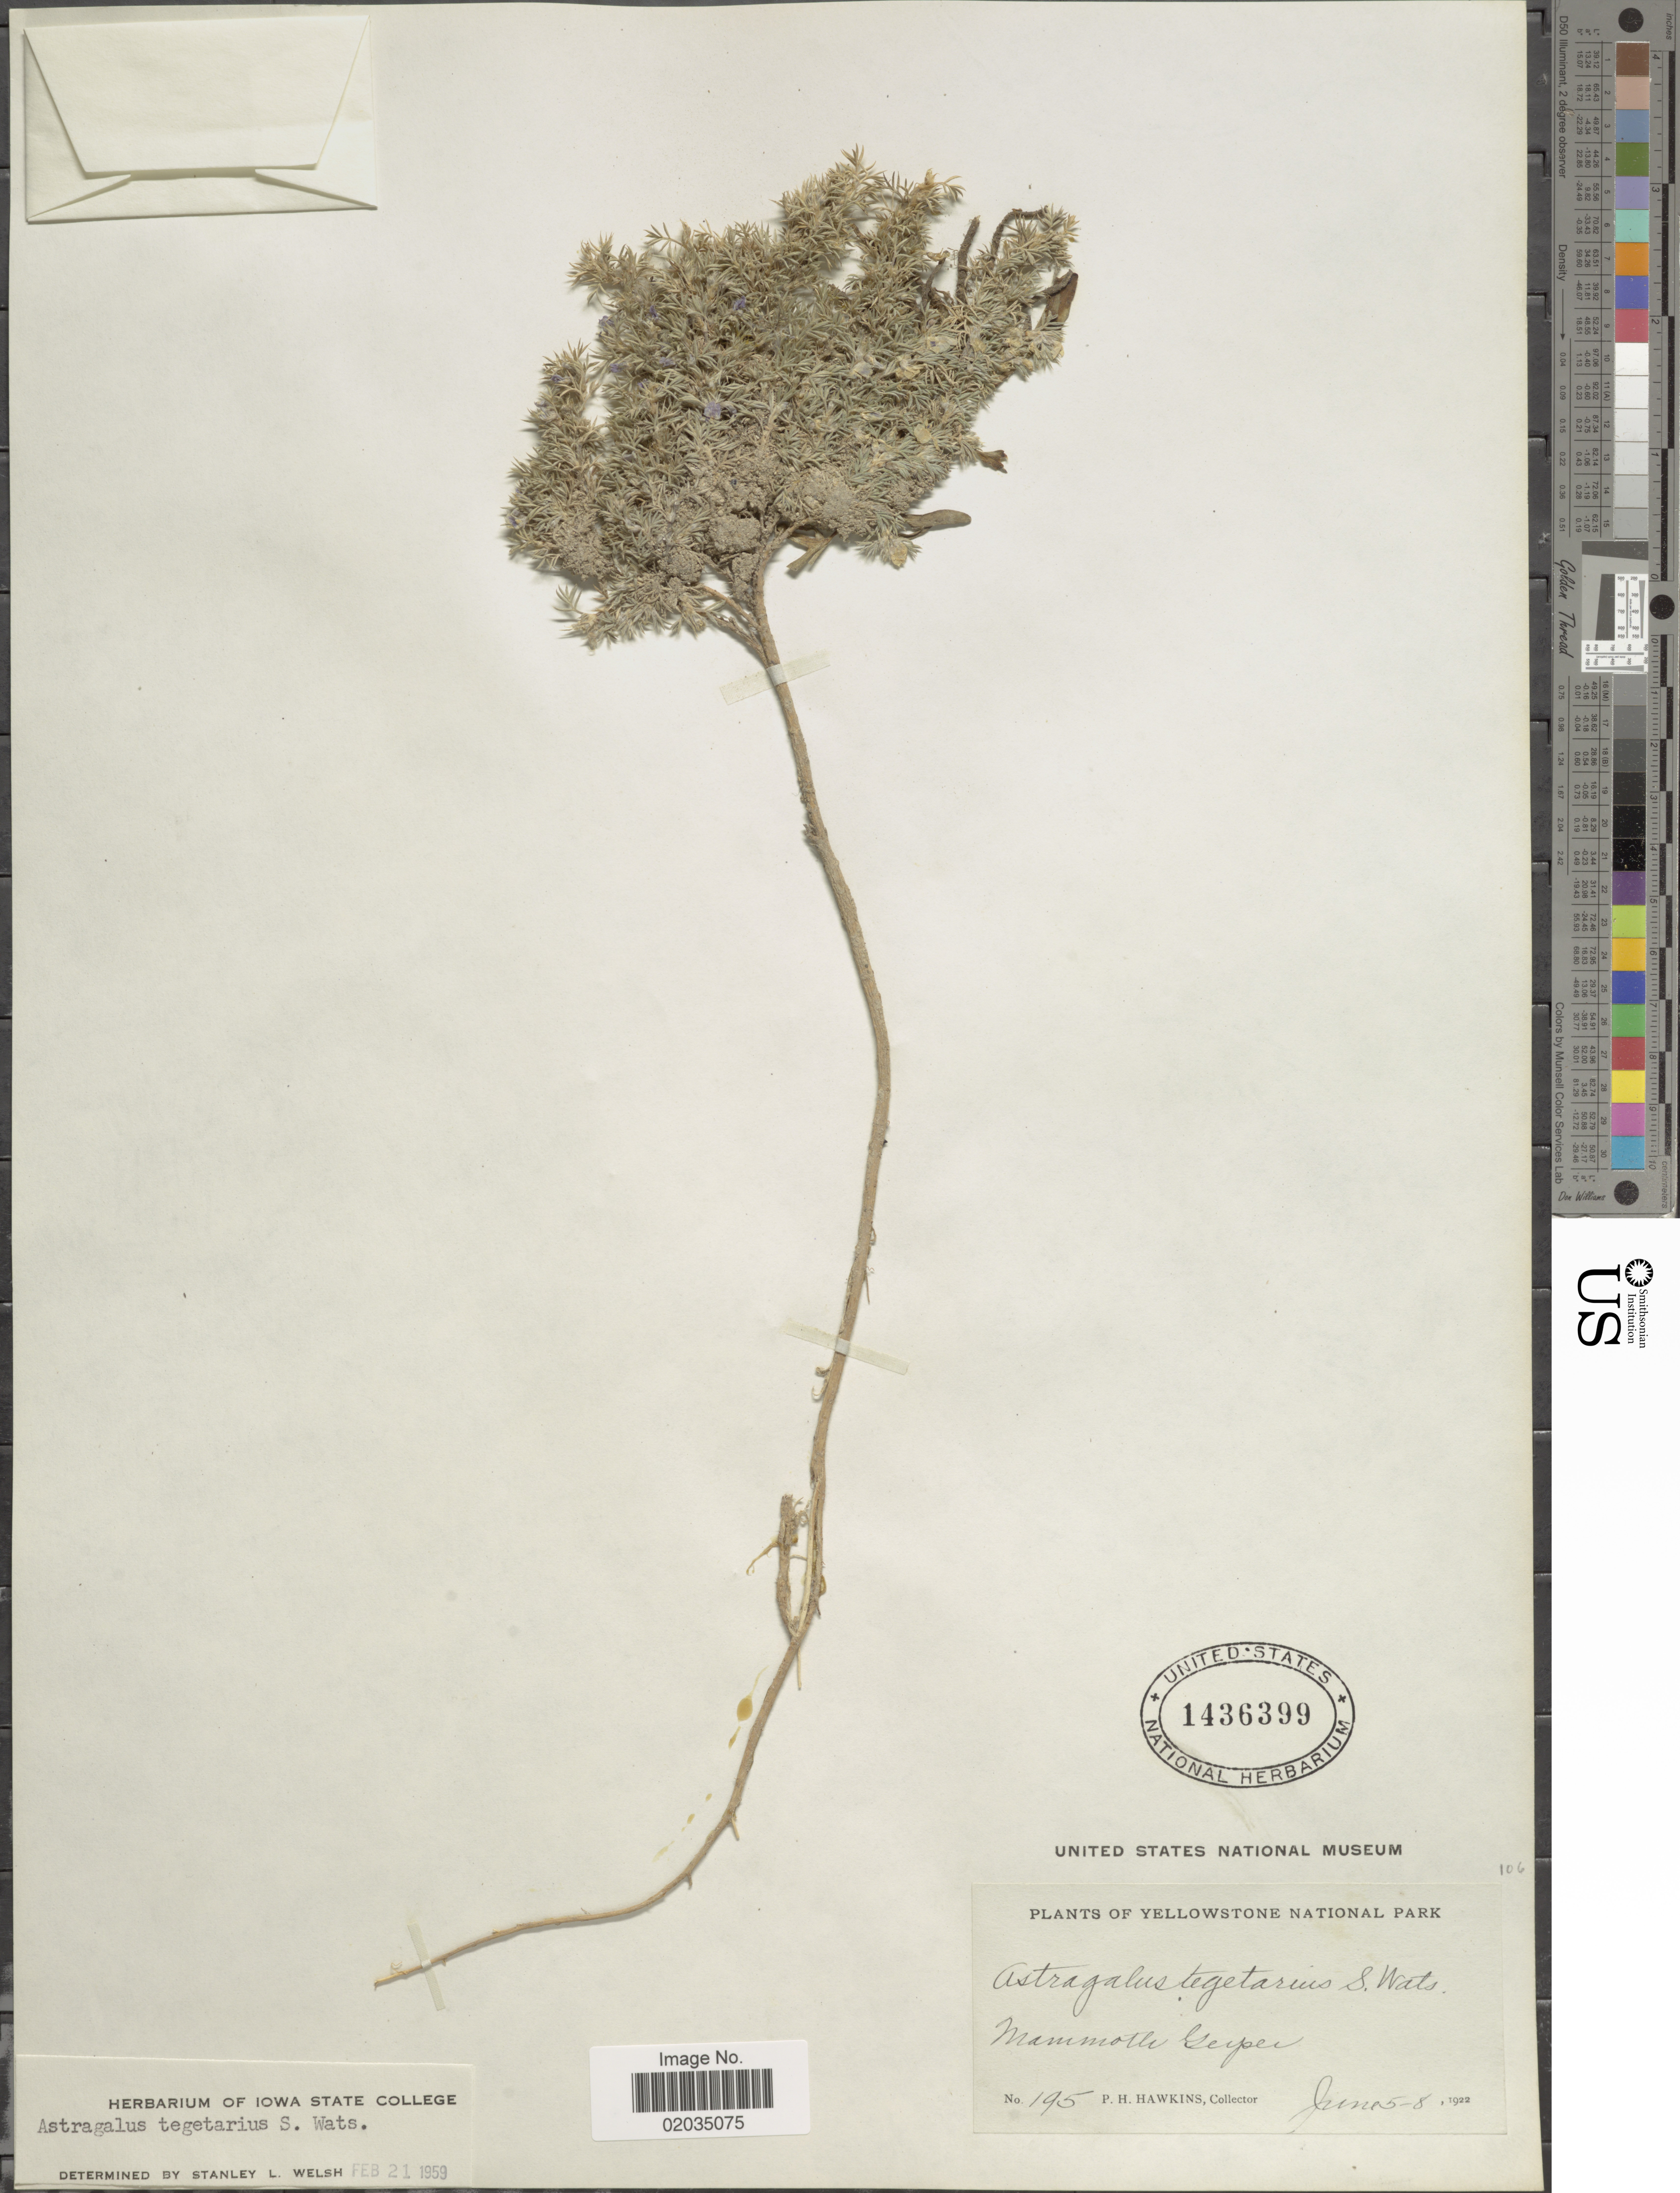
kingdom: Plantae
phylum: Tracheophyta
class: Magnoliopsida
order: Fabales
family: Fabaceae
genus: Astragalus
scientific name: Astragalus tegetarius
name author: S. Watson in C. King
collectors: P. Hawkins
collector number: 195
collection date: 1922-06-05/1922-06-08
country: United States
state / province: Wyoming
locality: Yellowstone Nationla Park, Mammoth Geyser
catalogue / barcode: US 1436399